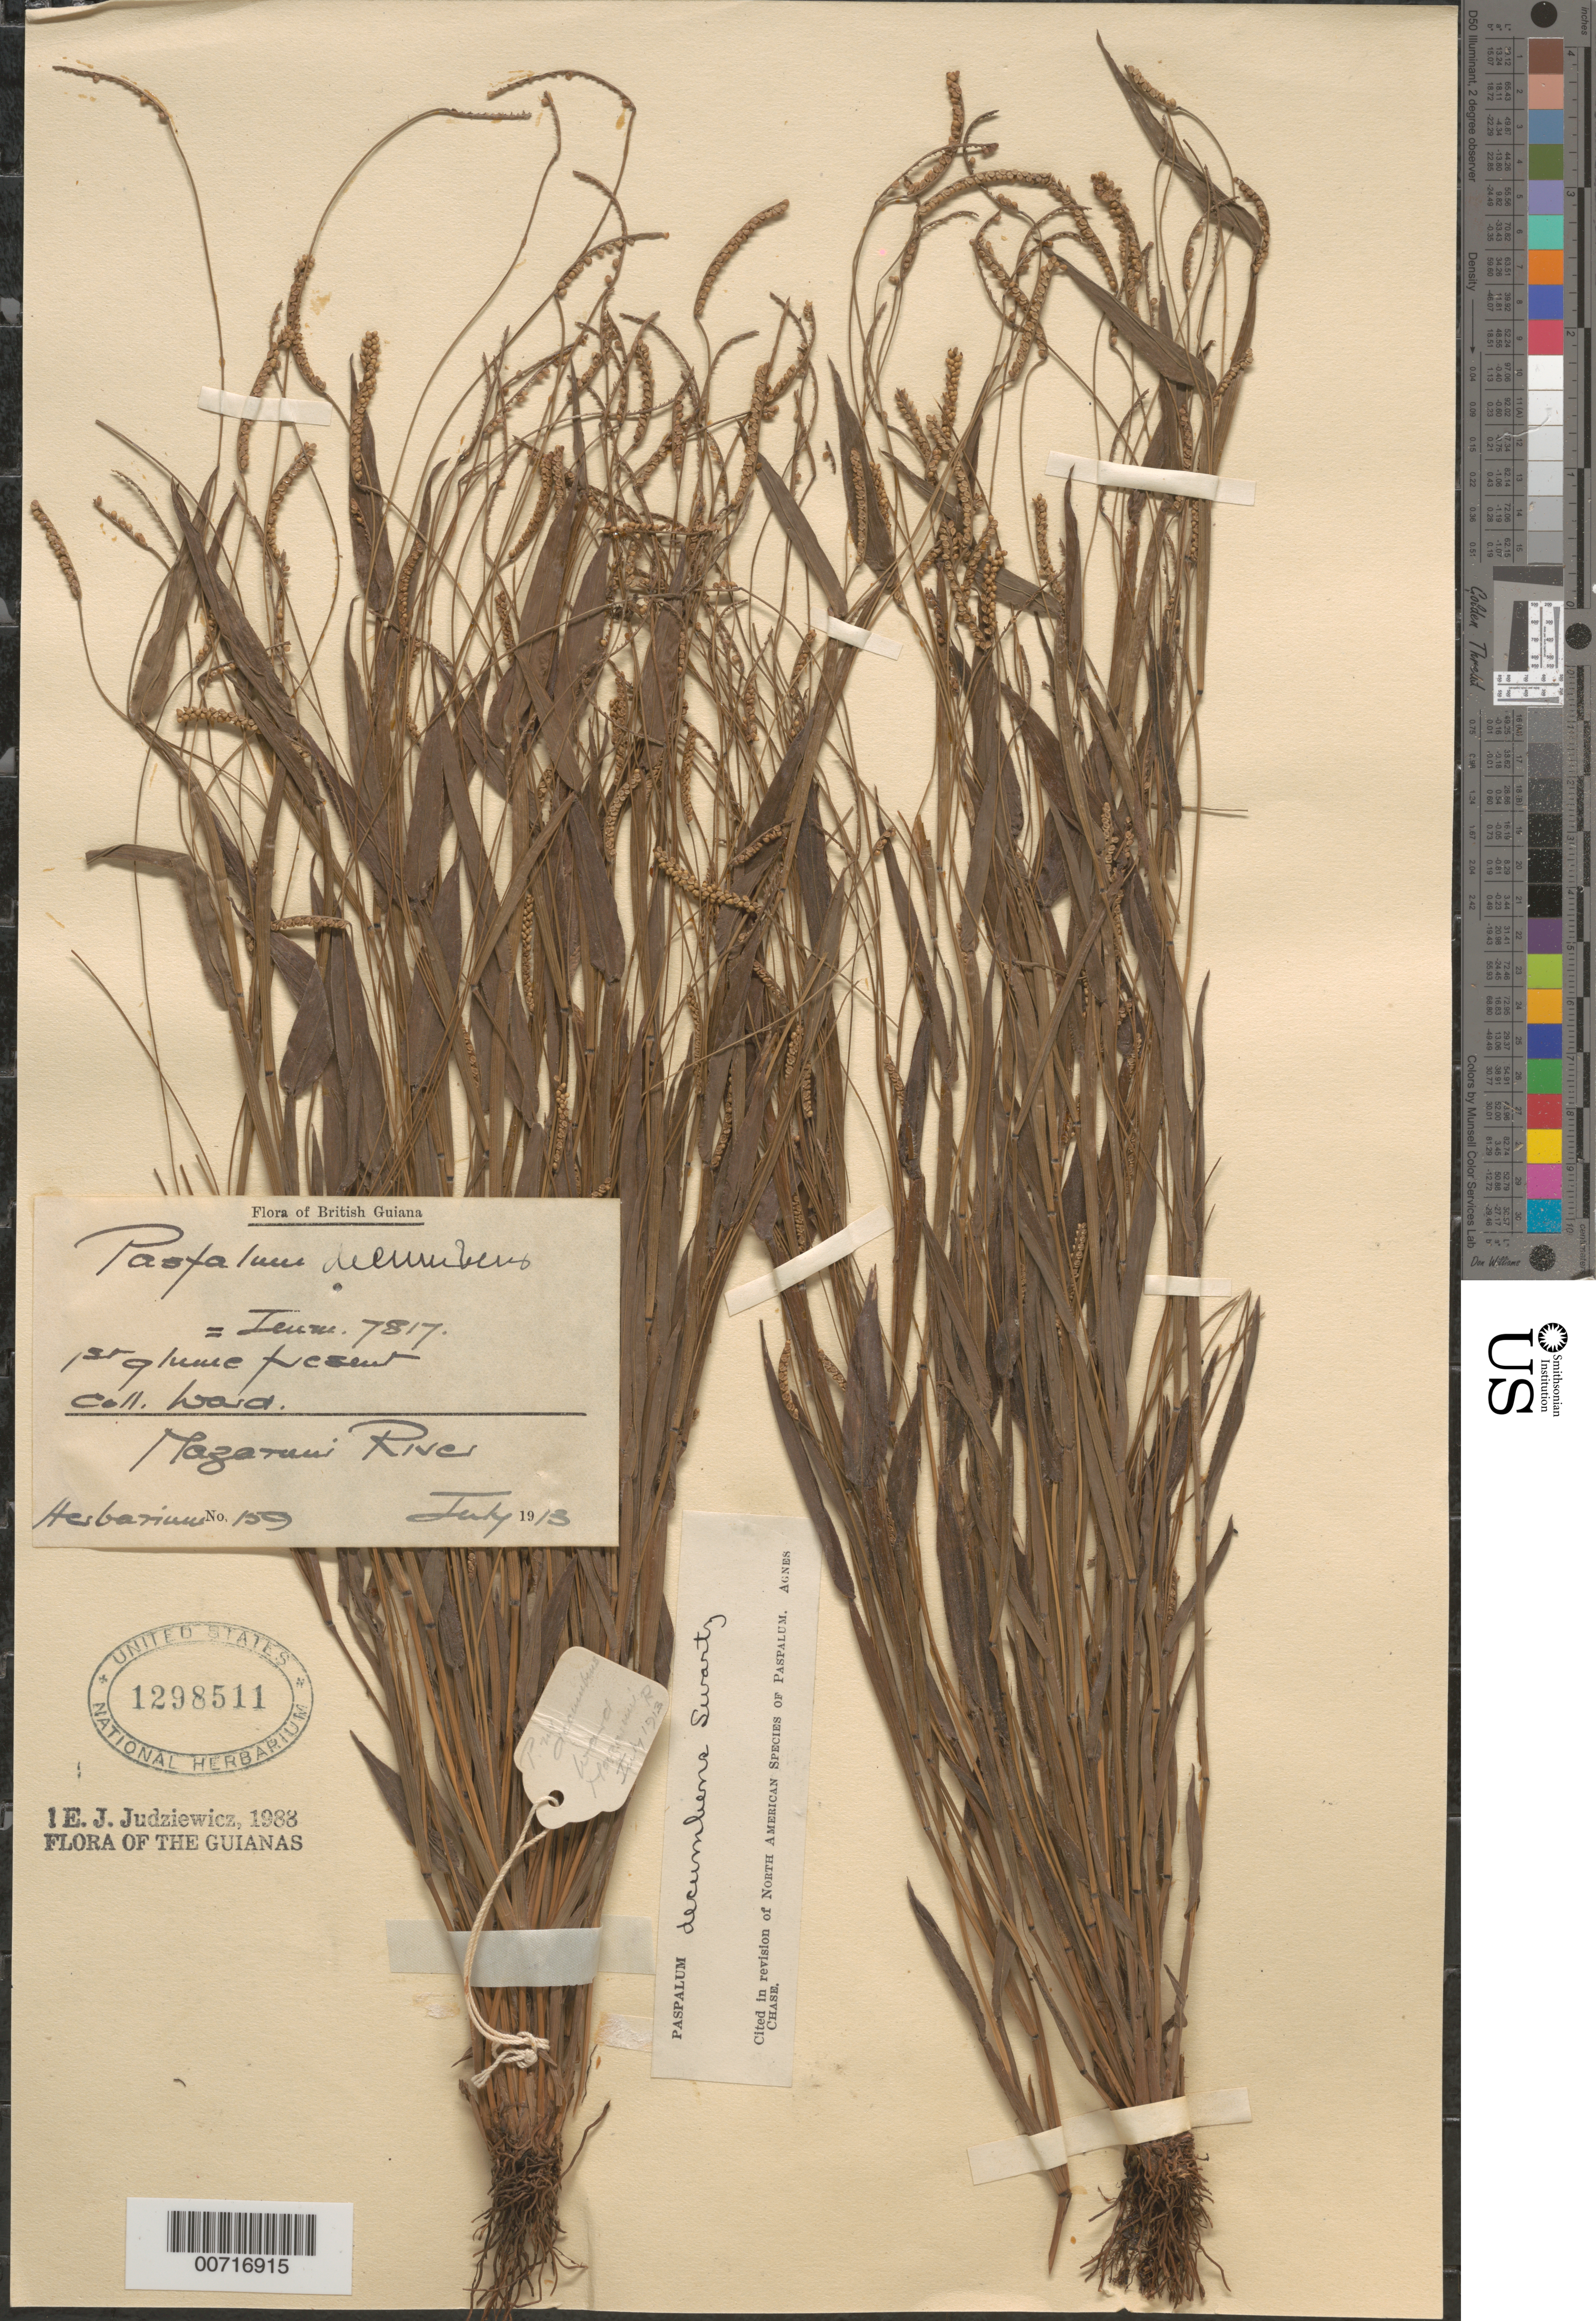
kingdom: Plantae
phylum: Tracheophyta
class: Liliopsida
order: Poales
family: Poaceae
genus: Paspalum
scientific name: Paspalum decumbens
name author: Sw.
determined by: Judziewicz, E. J.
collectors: R. Ward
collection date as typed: Jul-13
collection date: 1913-07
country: Guyana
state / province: Cuyuni-Mazaruni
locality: Mazaruni R.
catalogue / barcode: US 1298511